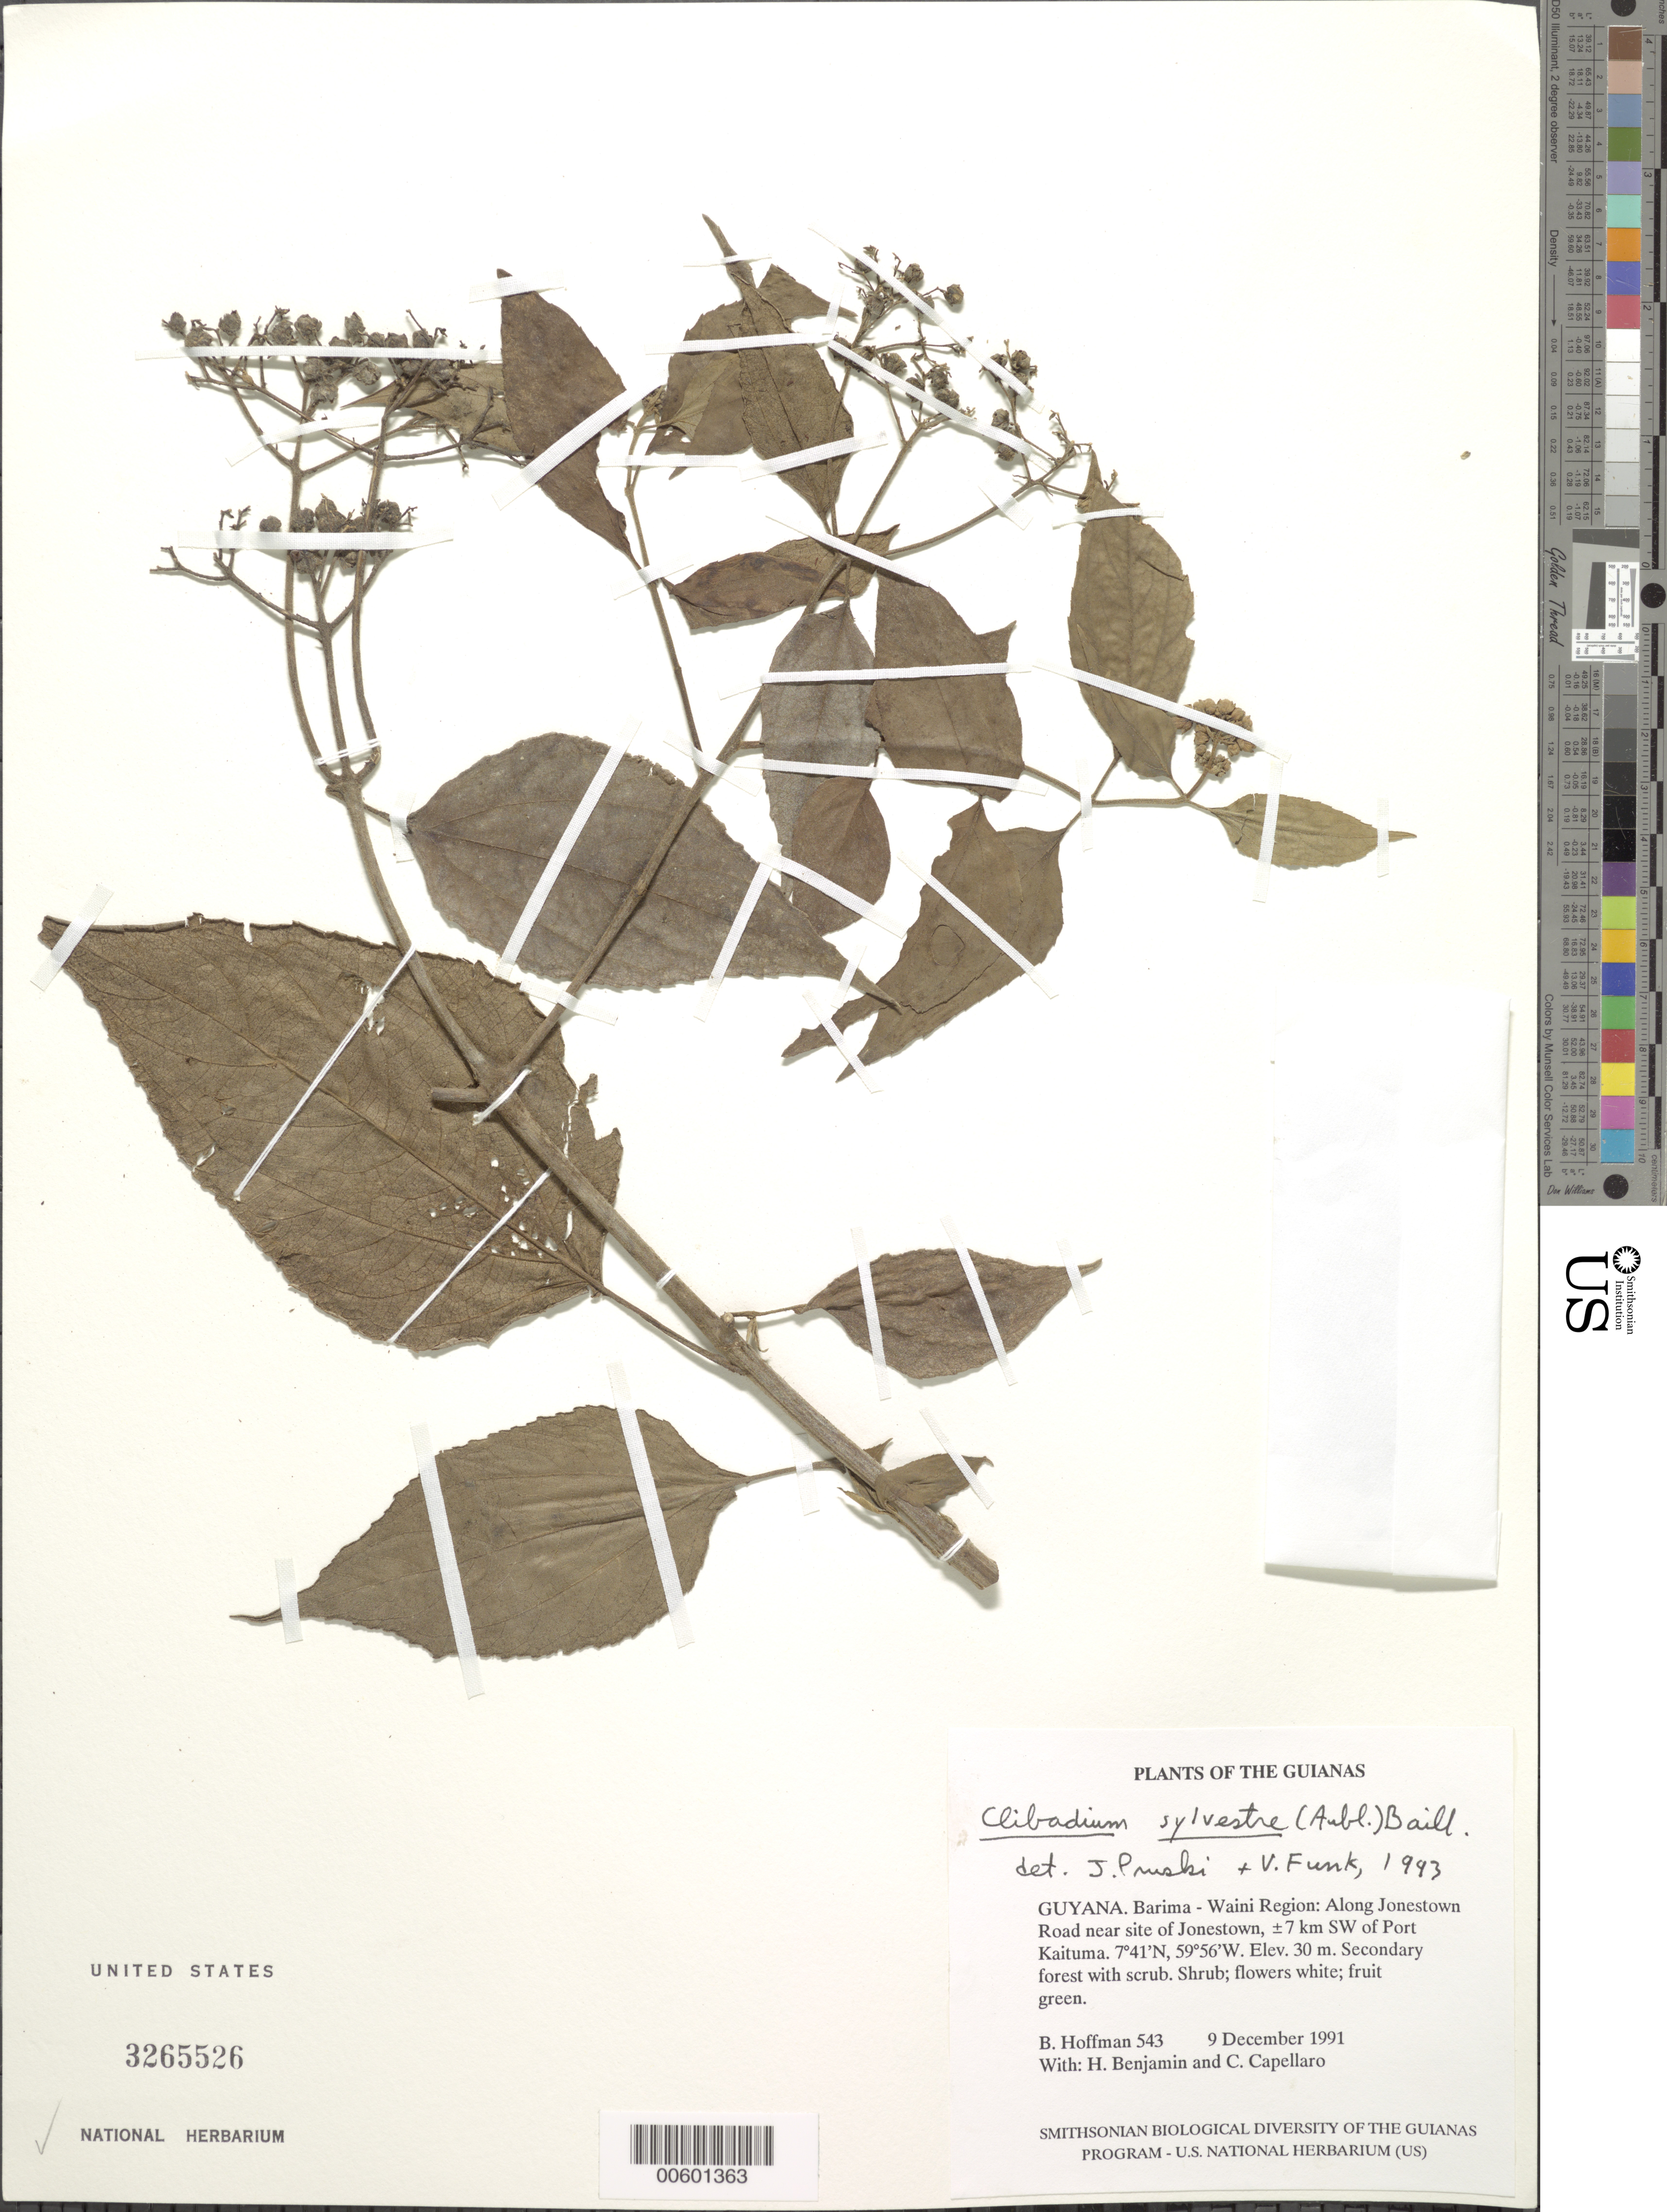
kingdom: Plantae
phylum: Tracheophyta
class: Magnoliopsida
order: Asterales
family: Asteraceae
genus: Clibadium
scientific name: Clibadium sylvestre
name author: (Aubl.) Baill.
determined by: Pruski, J. F.; Funk, V. A.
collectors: B. Hoffman, H. Benjamin & C. Capellaro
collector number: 543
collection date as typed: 9 December 1991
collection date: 1991-12-09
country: Guyana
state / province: Barima-Waini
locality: Along Jonestown Road near site of Jonestown, ±7 km SW of Port Kaituma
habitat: Secondary forest with scrub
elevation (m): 30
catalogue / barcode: US 3265526